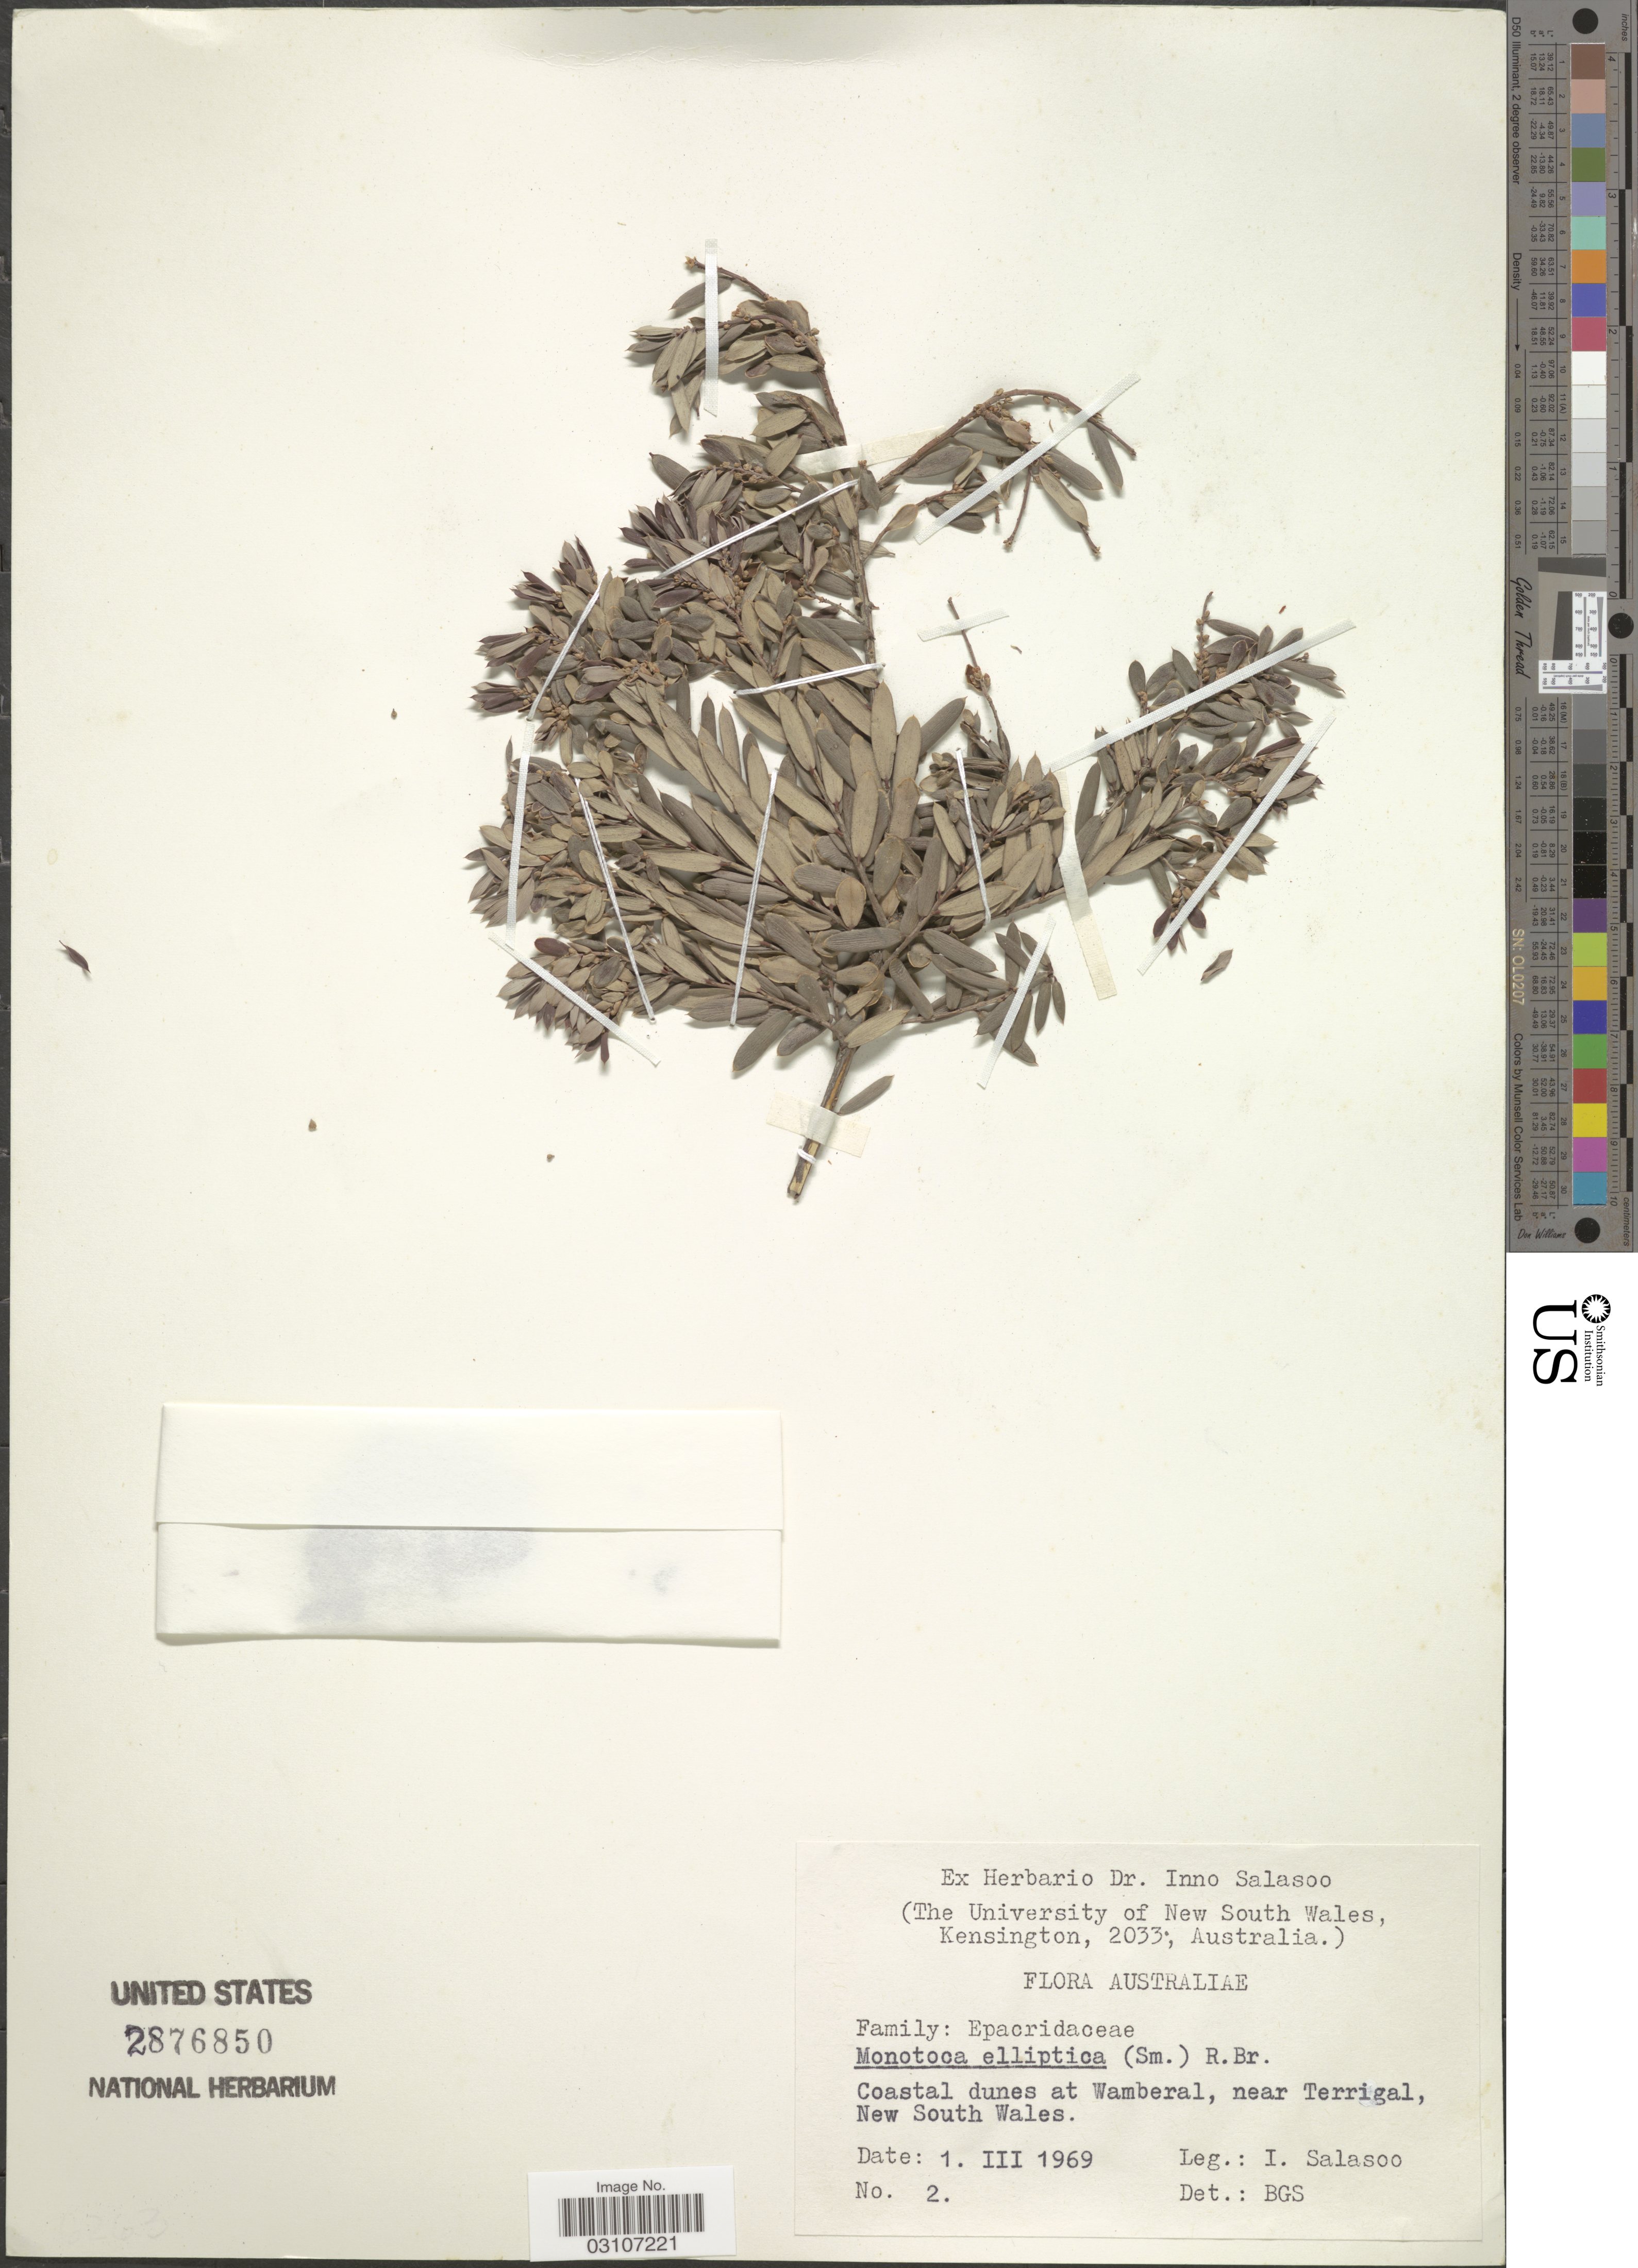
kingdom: Plantae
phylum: Tracheophyta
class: Magnoliopsida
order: Ericales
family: Ericaceae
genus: Monotoca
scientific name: Monotoca elliptica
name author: (Sm.) R. Br.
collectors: I. Salasoo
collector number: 2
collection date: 1969-03-01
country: Australia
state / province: New South Wales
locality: Coastal dunes at Wamberal, near Terrigal.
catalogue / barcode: US 2876850